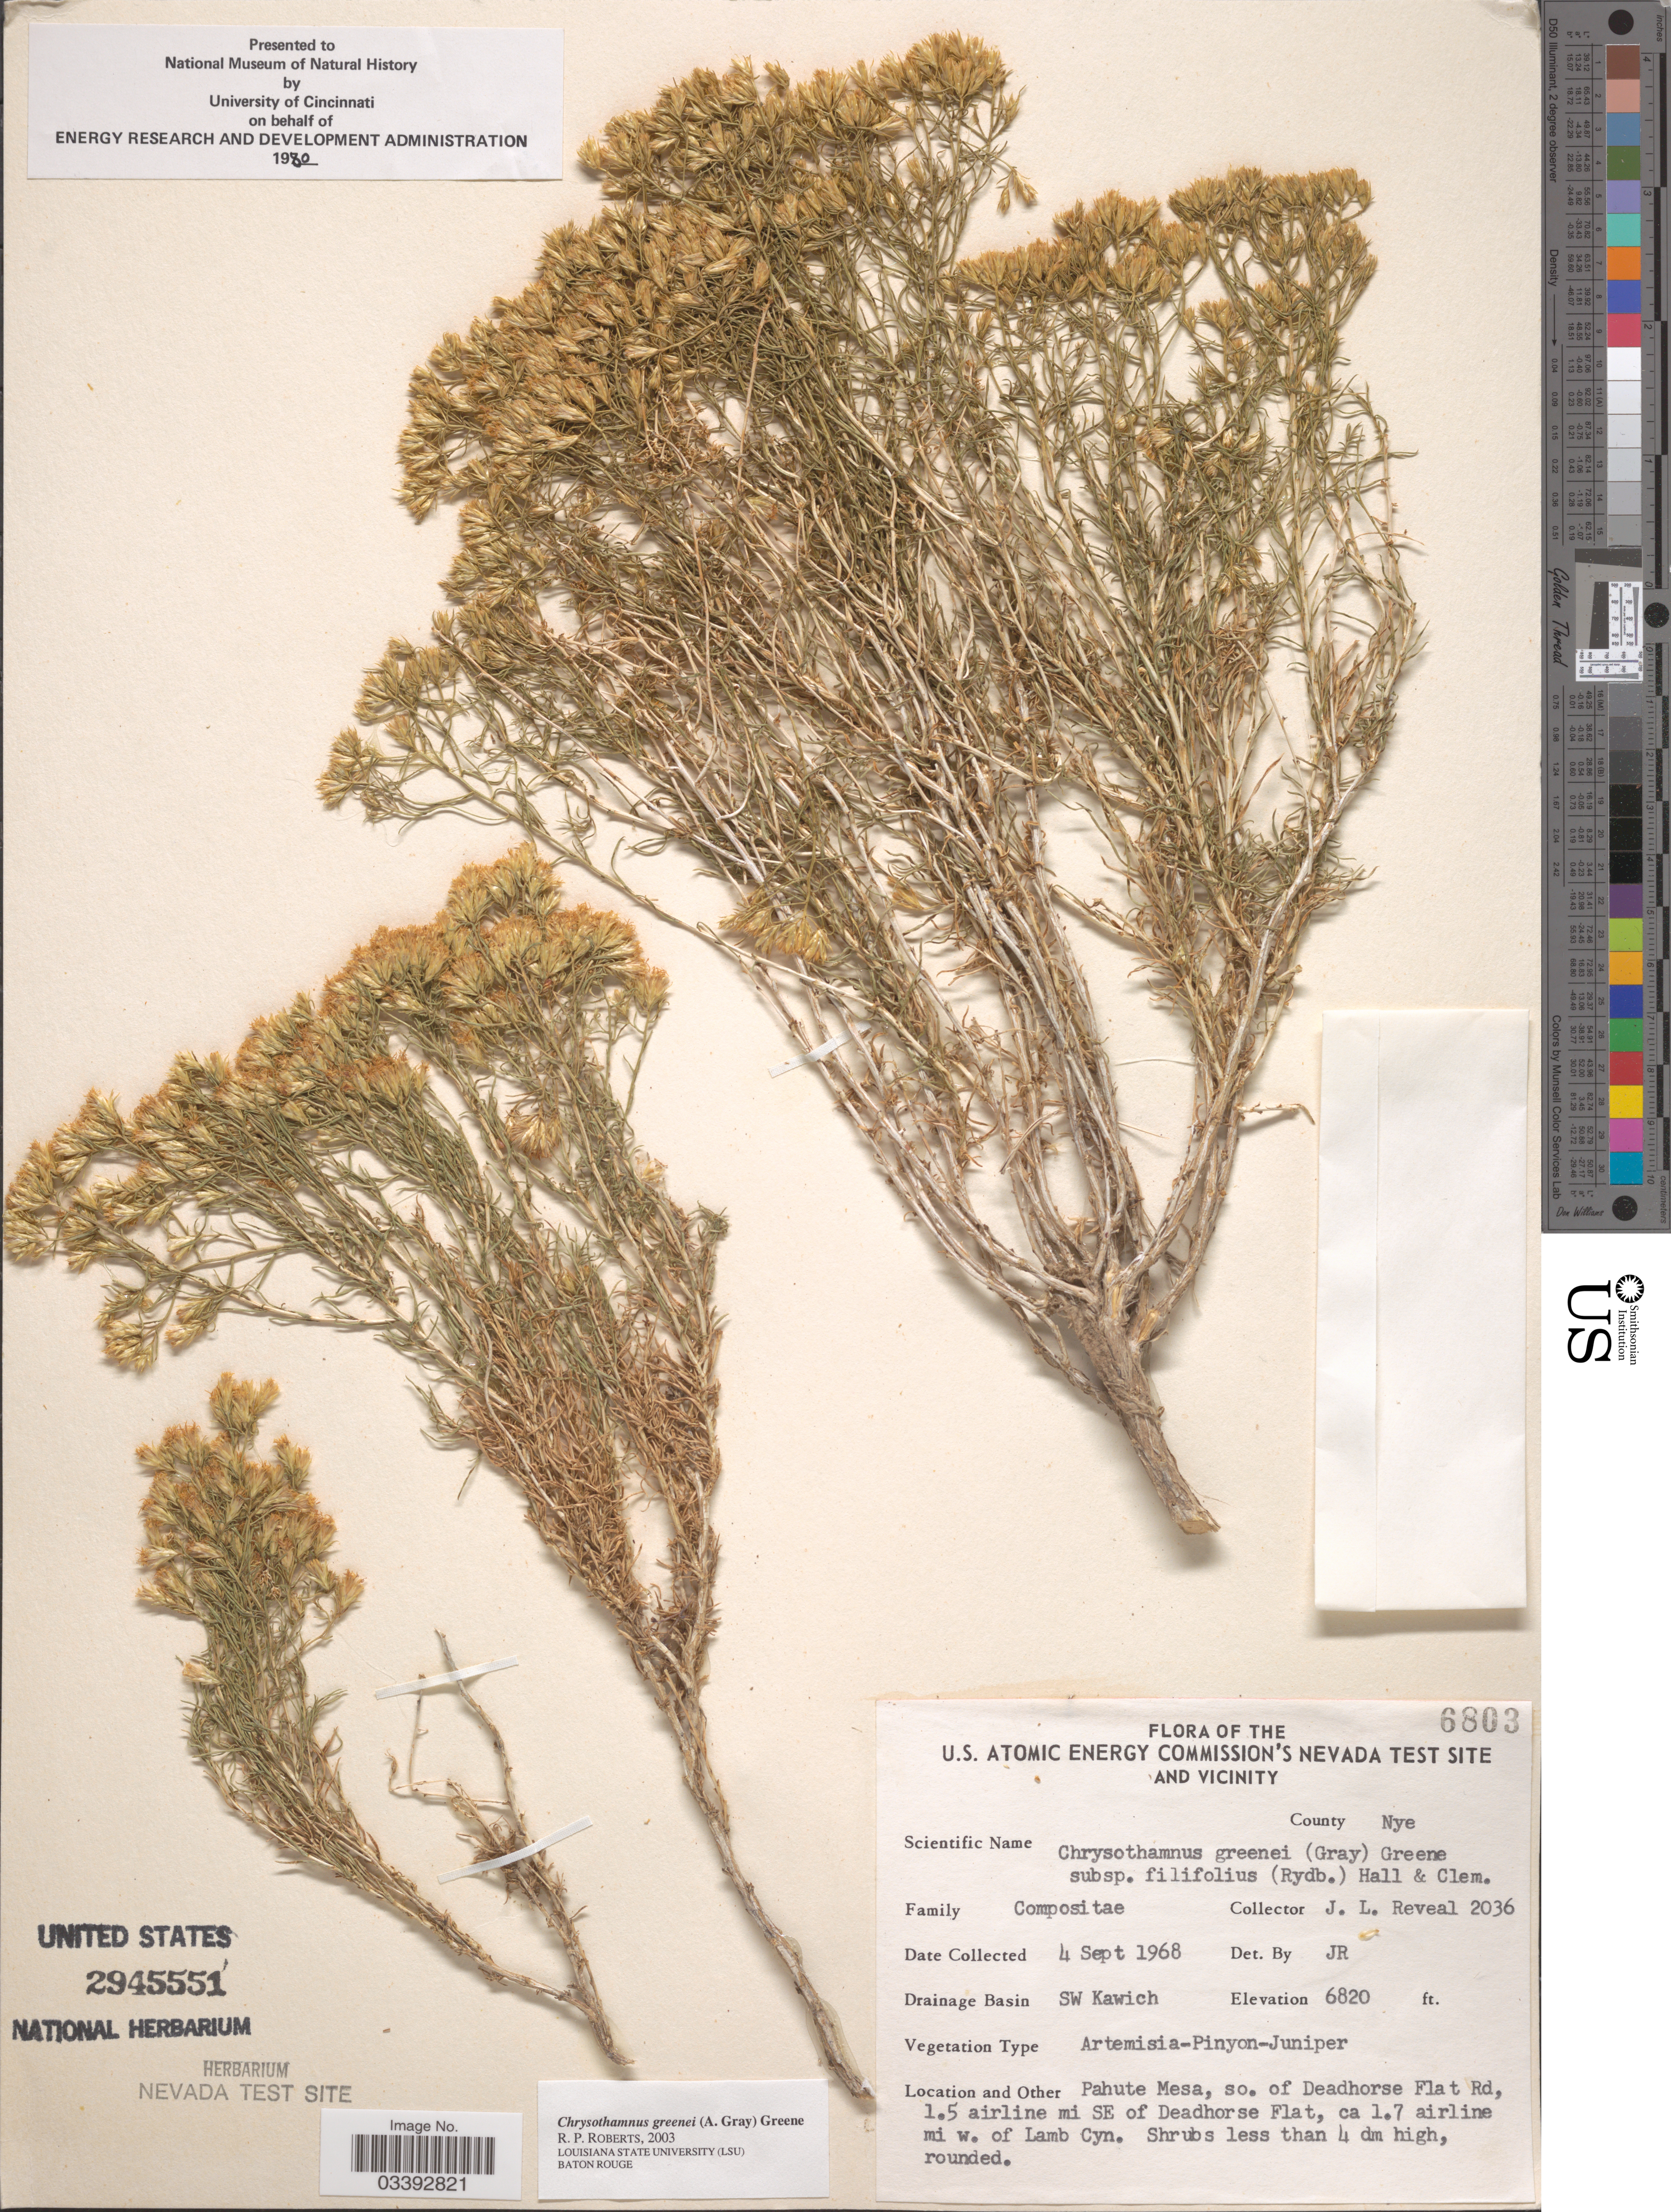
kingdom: Plantae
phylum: Tracheophyta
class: Magnoliopsida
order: Asterales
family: Asteraceae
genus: Chrysothamnus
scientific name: Chrysothamnus greenei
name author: (A. Gray) Greene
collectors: J. L. Reveal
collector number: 6803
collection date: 1968-09-04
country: United States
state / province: Nevada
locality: U.S. Atomic Energy Commission's Nevada Test Site and Vicinity. County Nye, Drainage Basin SW Kawich. Pahute Mesa, so. of Deadhorse Flat Rd, 1.5 airline mi SE of Deadhorse Flat, ca 1.7 airline mi w. of Lamb Cyn.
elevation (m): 2079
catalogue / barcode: US 2945551